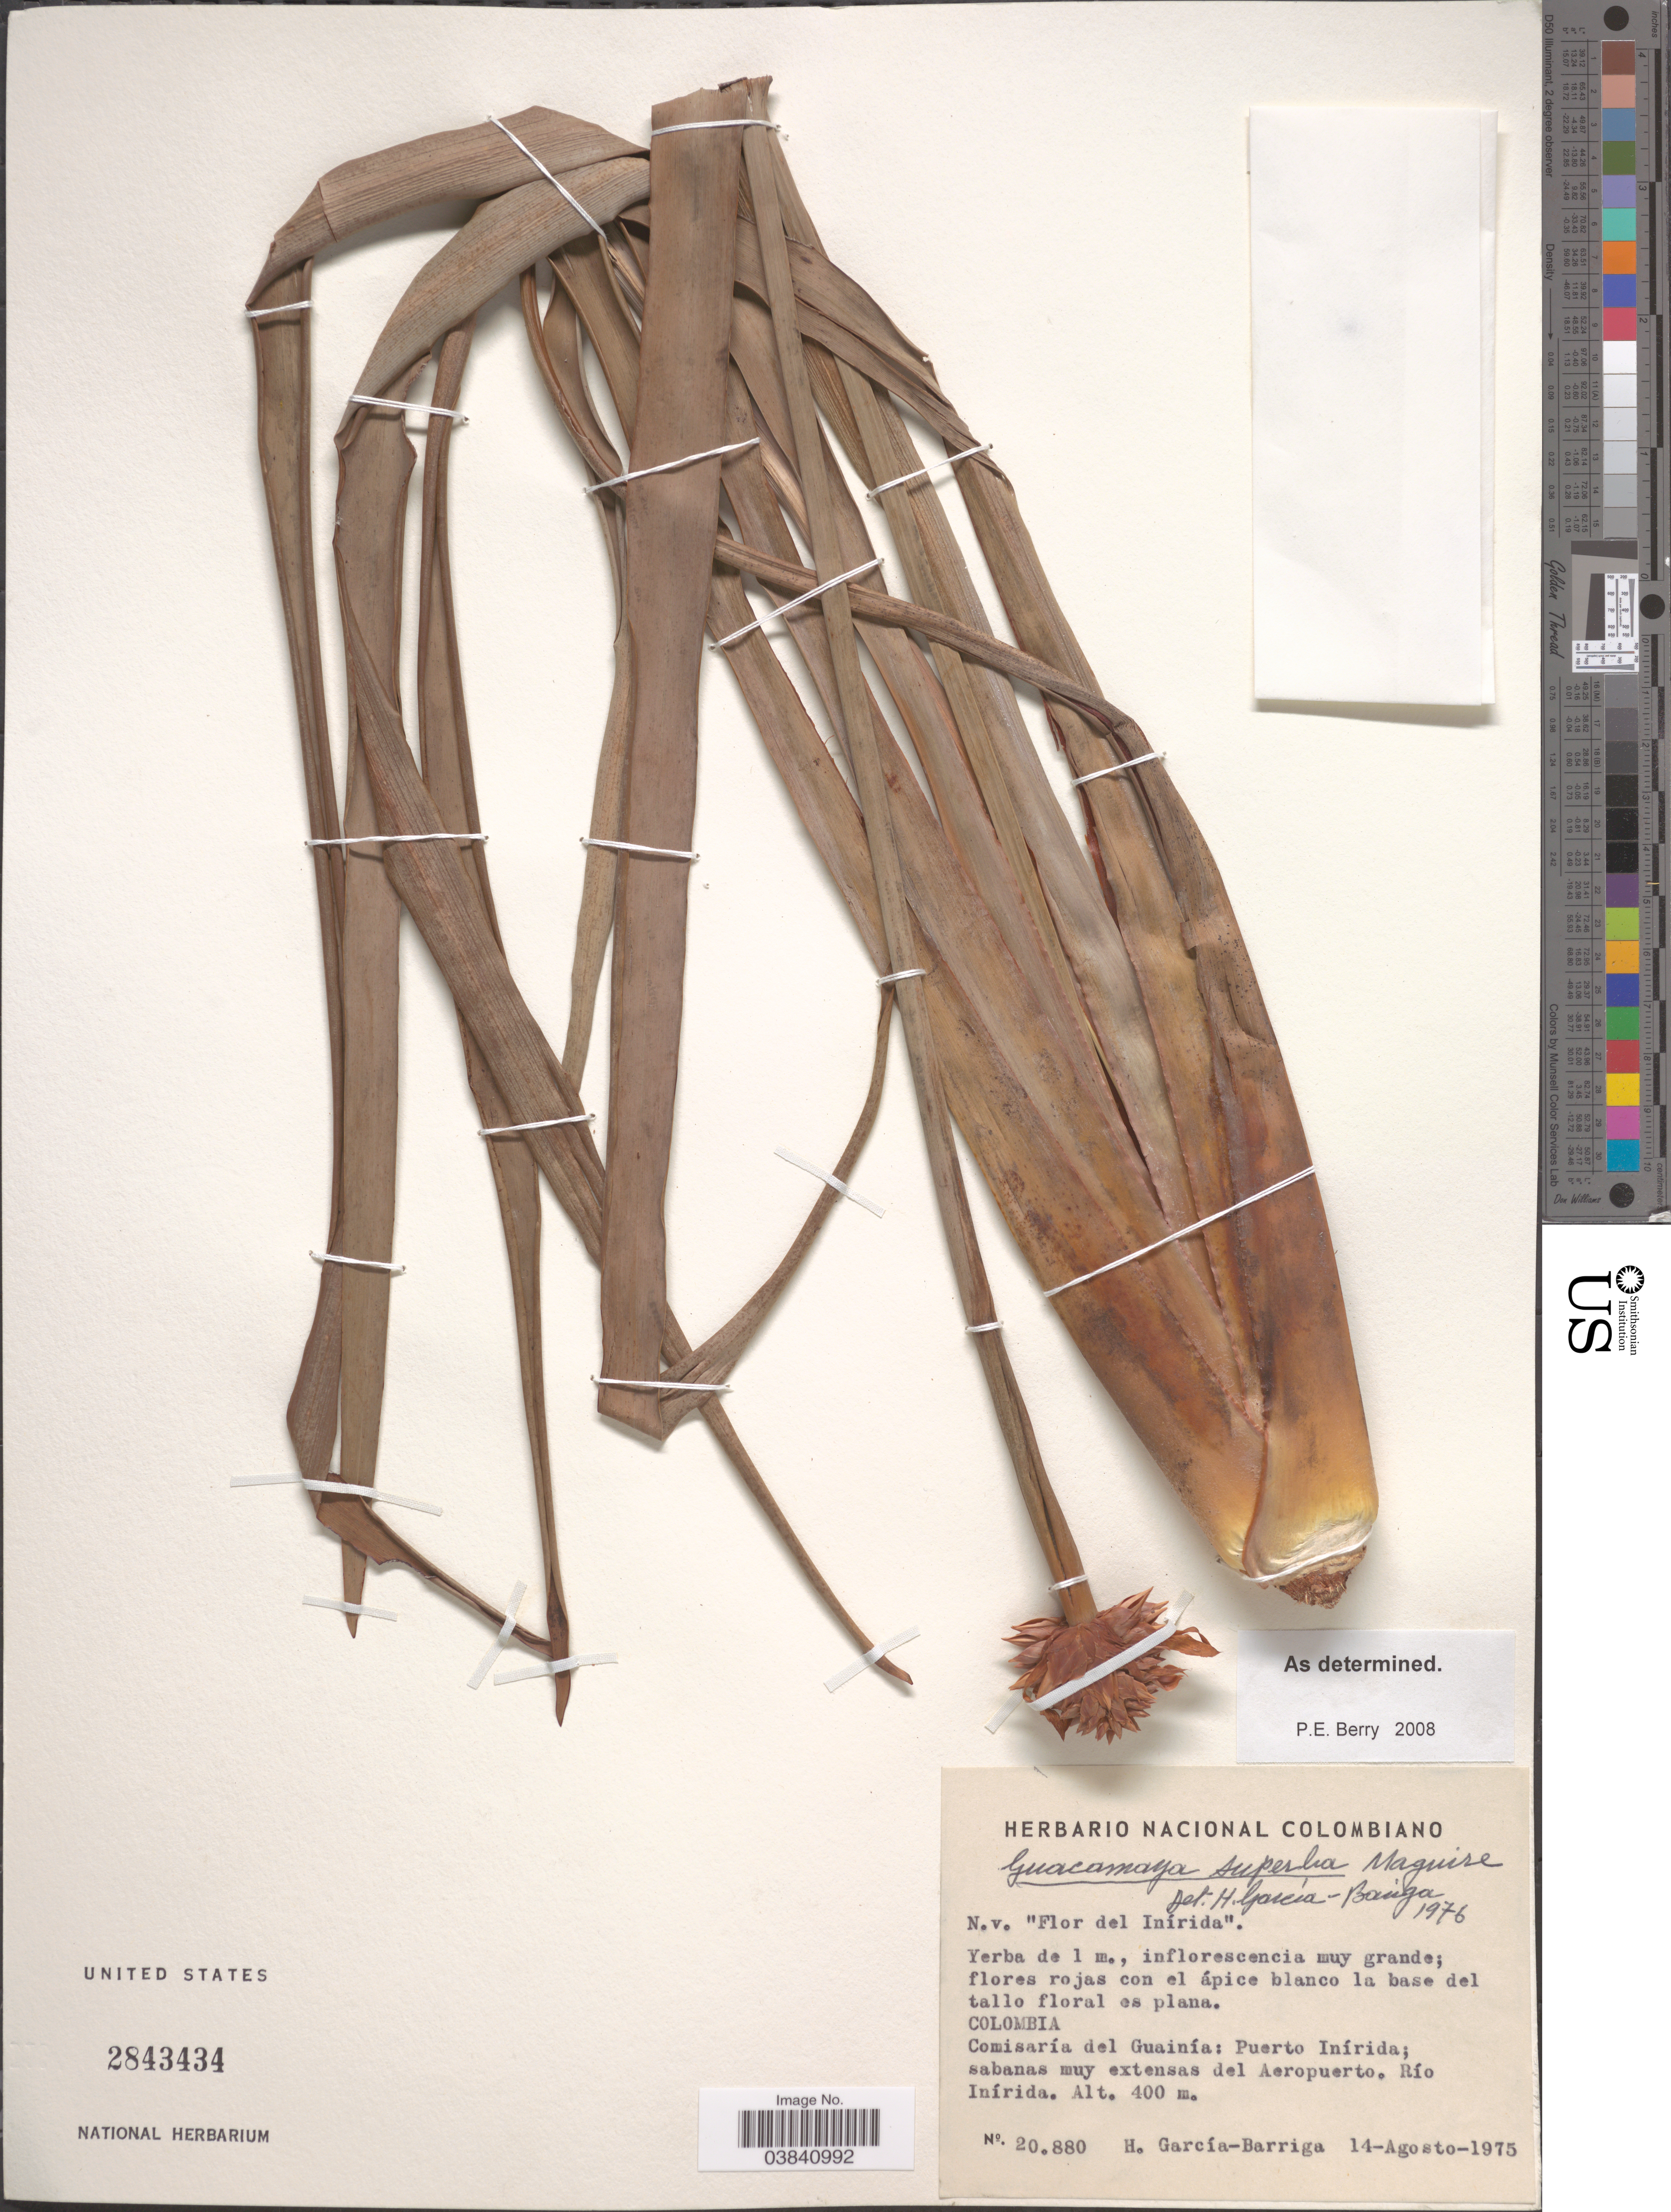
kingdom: Plantae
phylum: Tracheophyta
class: Liliopsida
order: Poales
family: Rapateaceae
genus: Guacamaya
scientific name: Guacamaya superba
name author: Maguire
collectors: H. García Barriga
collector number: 20880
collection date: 1975-08-14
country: Colombia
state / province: Guainía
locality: Comisaría del Guainía: Puerto Inírida; sabanas muy extensas del Aeropuerto. Río Inírida.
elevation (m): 400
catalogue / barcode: US 2843434